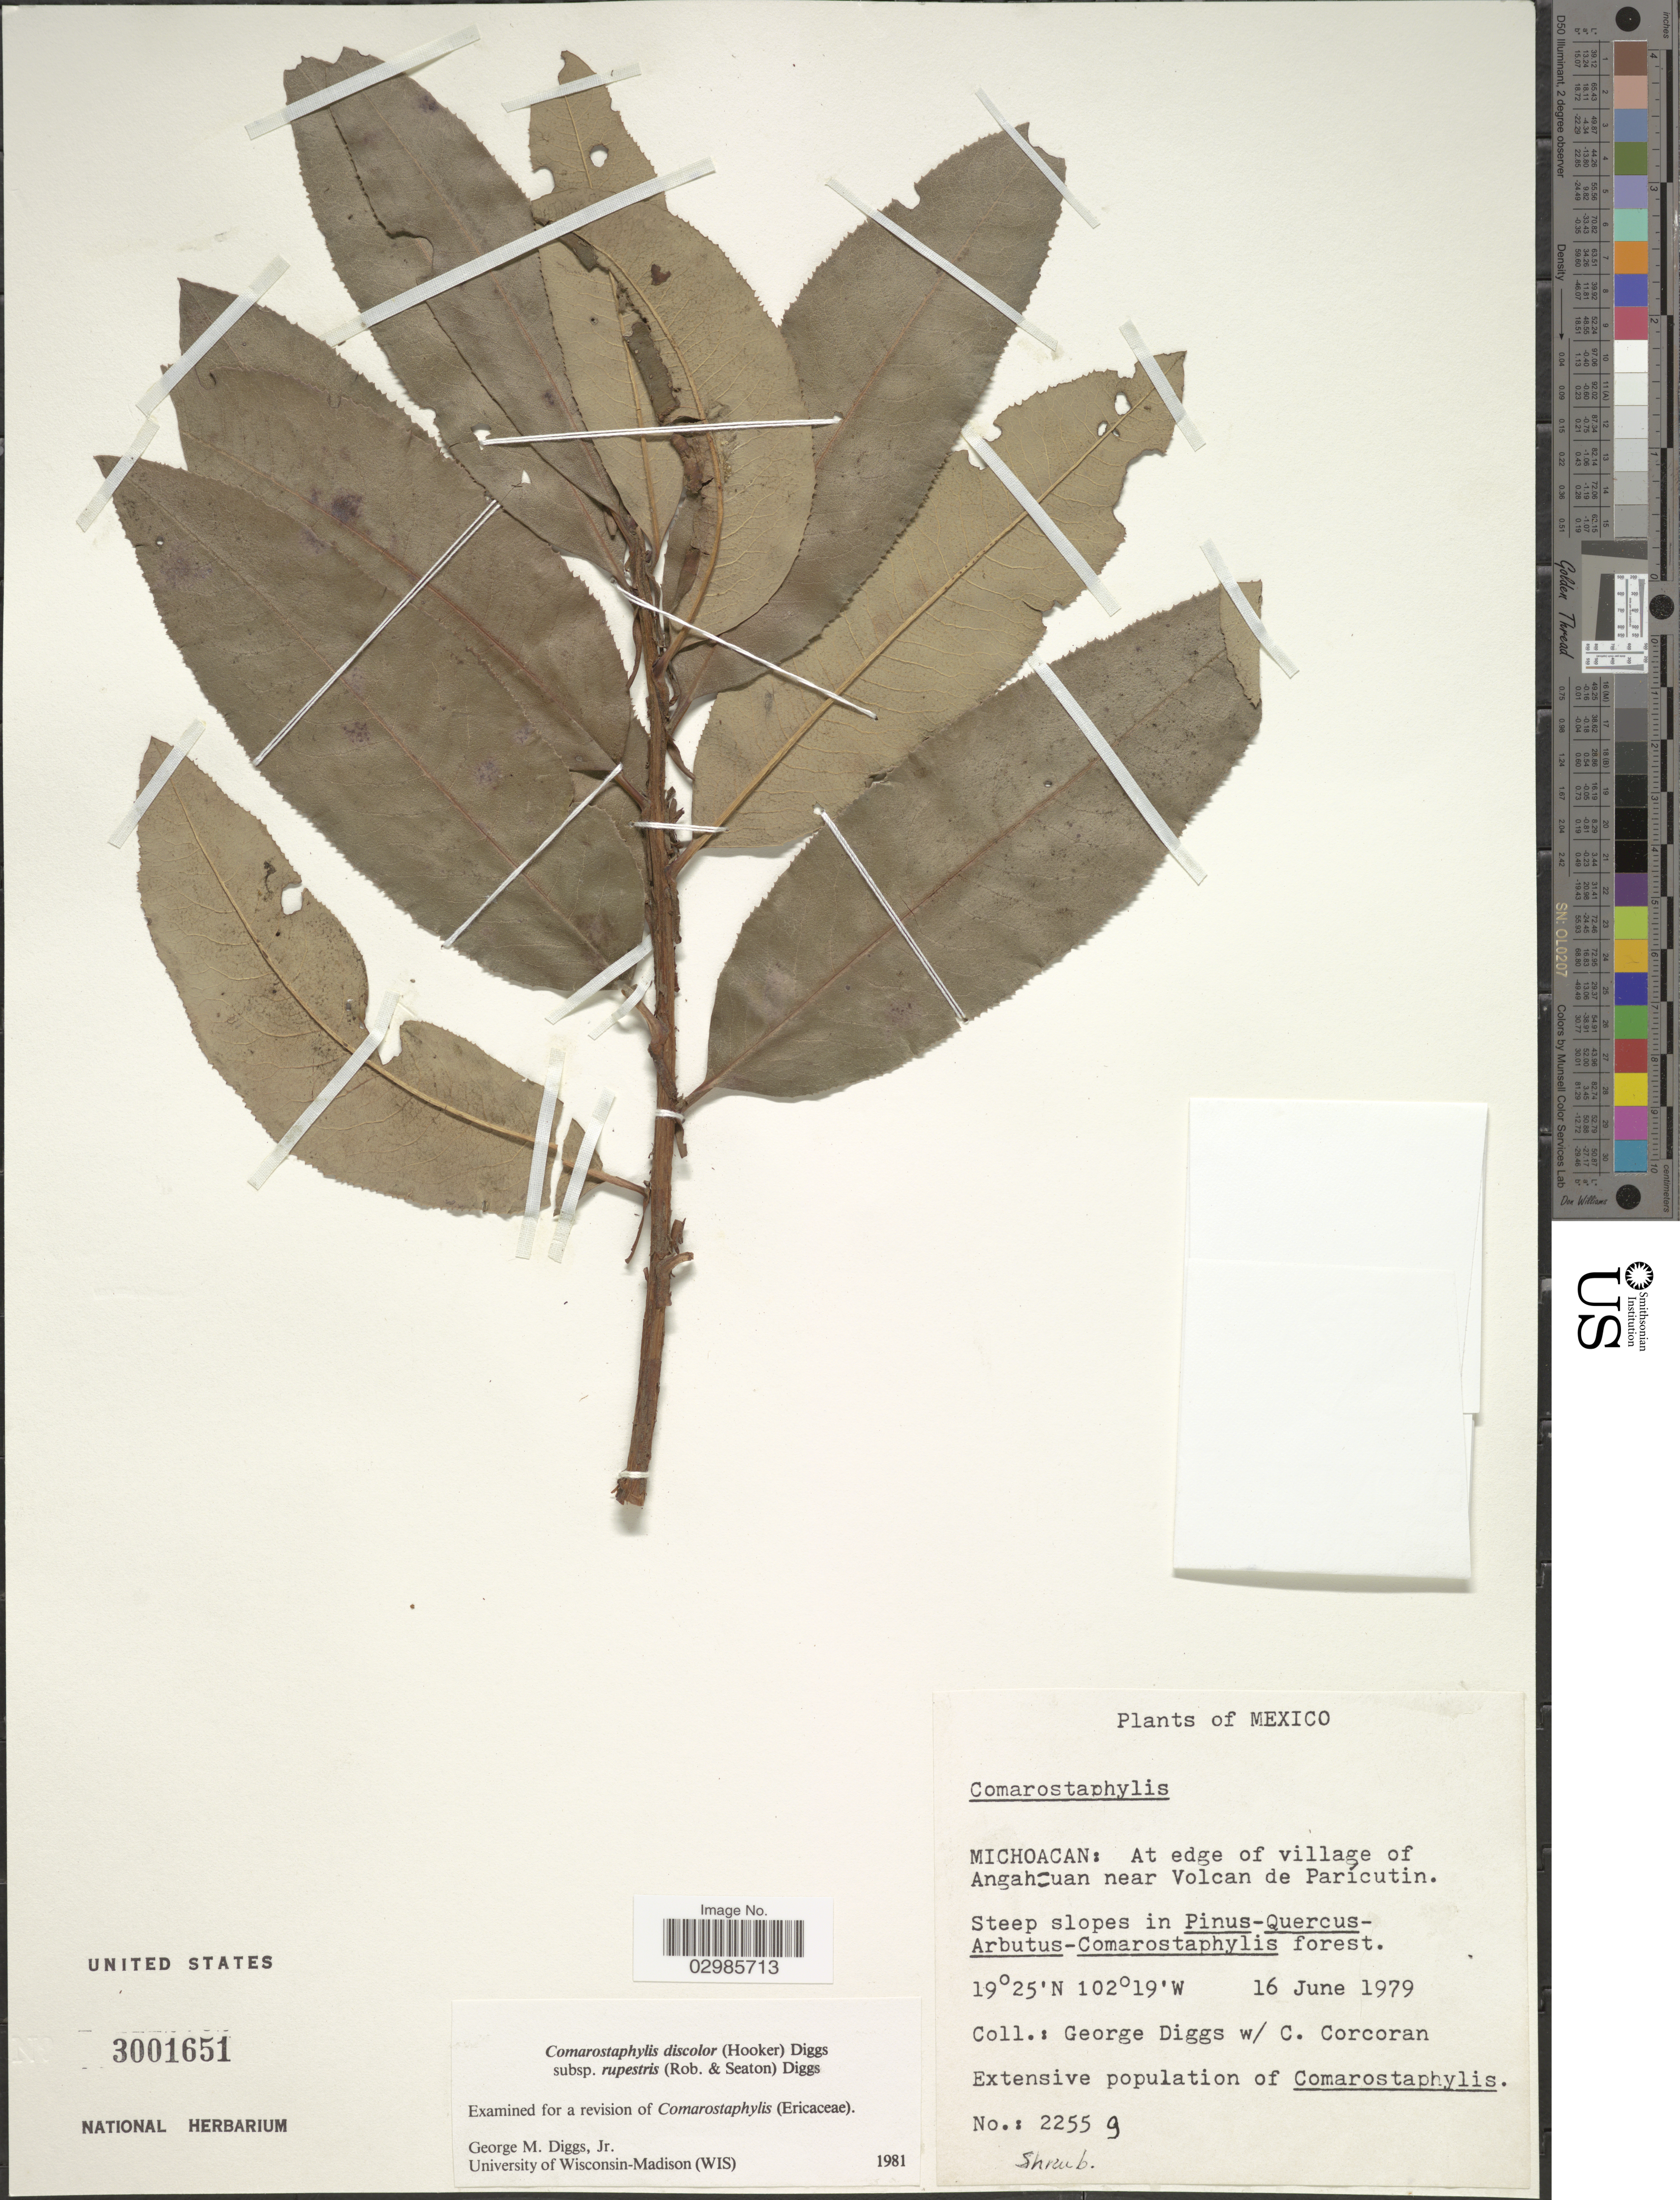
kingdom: Plantae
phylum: Tracheophyta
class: Magnoliopsida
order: Ericales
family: Ericaceae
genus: Comarostaphylis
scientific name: Comarostaphylis discolor subsp. rupestris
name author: (Rob. & Seaton) Diggs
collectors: G. Diggs & C. Corcoran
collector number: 2255g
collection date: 1979-06-16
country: Mexico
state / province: Michoacán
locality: At edge of village of Angahuan near Volcan de Parícutin.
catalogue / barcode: US 3001651